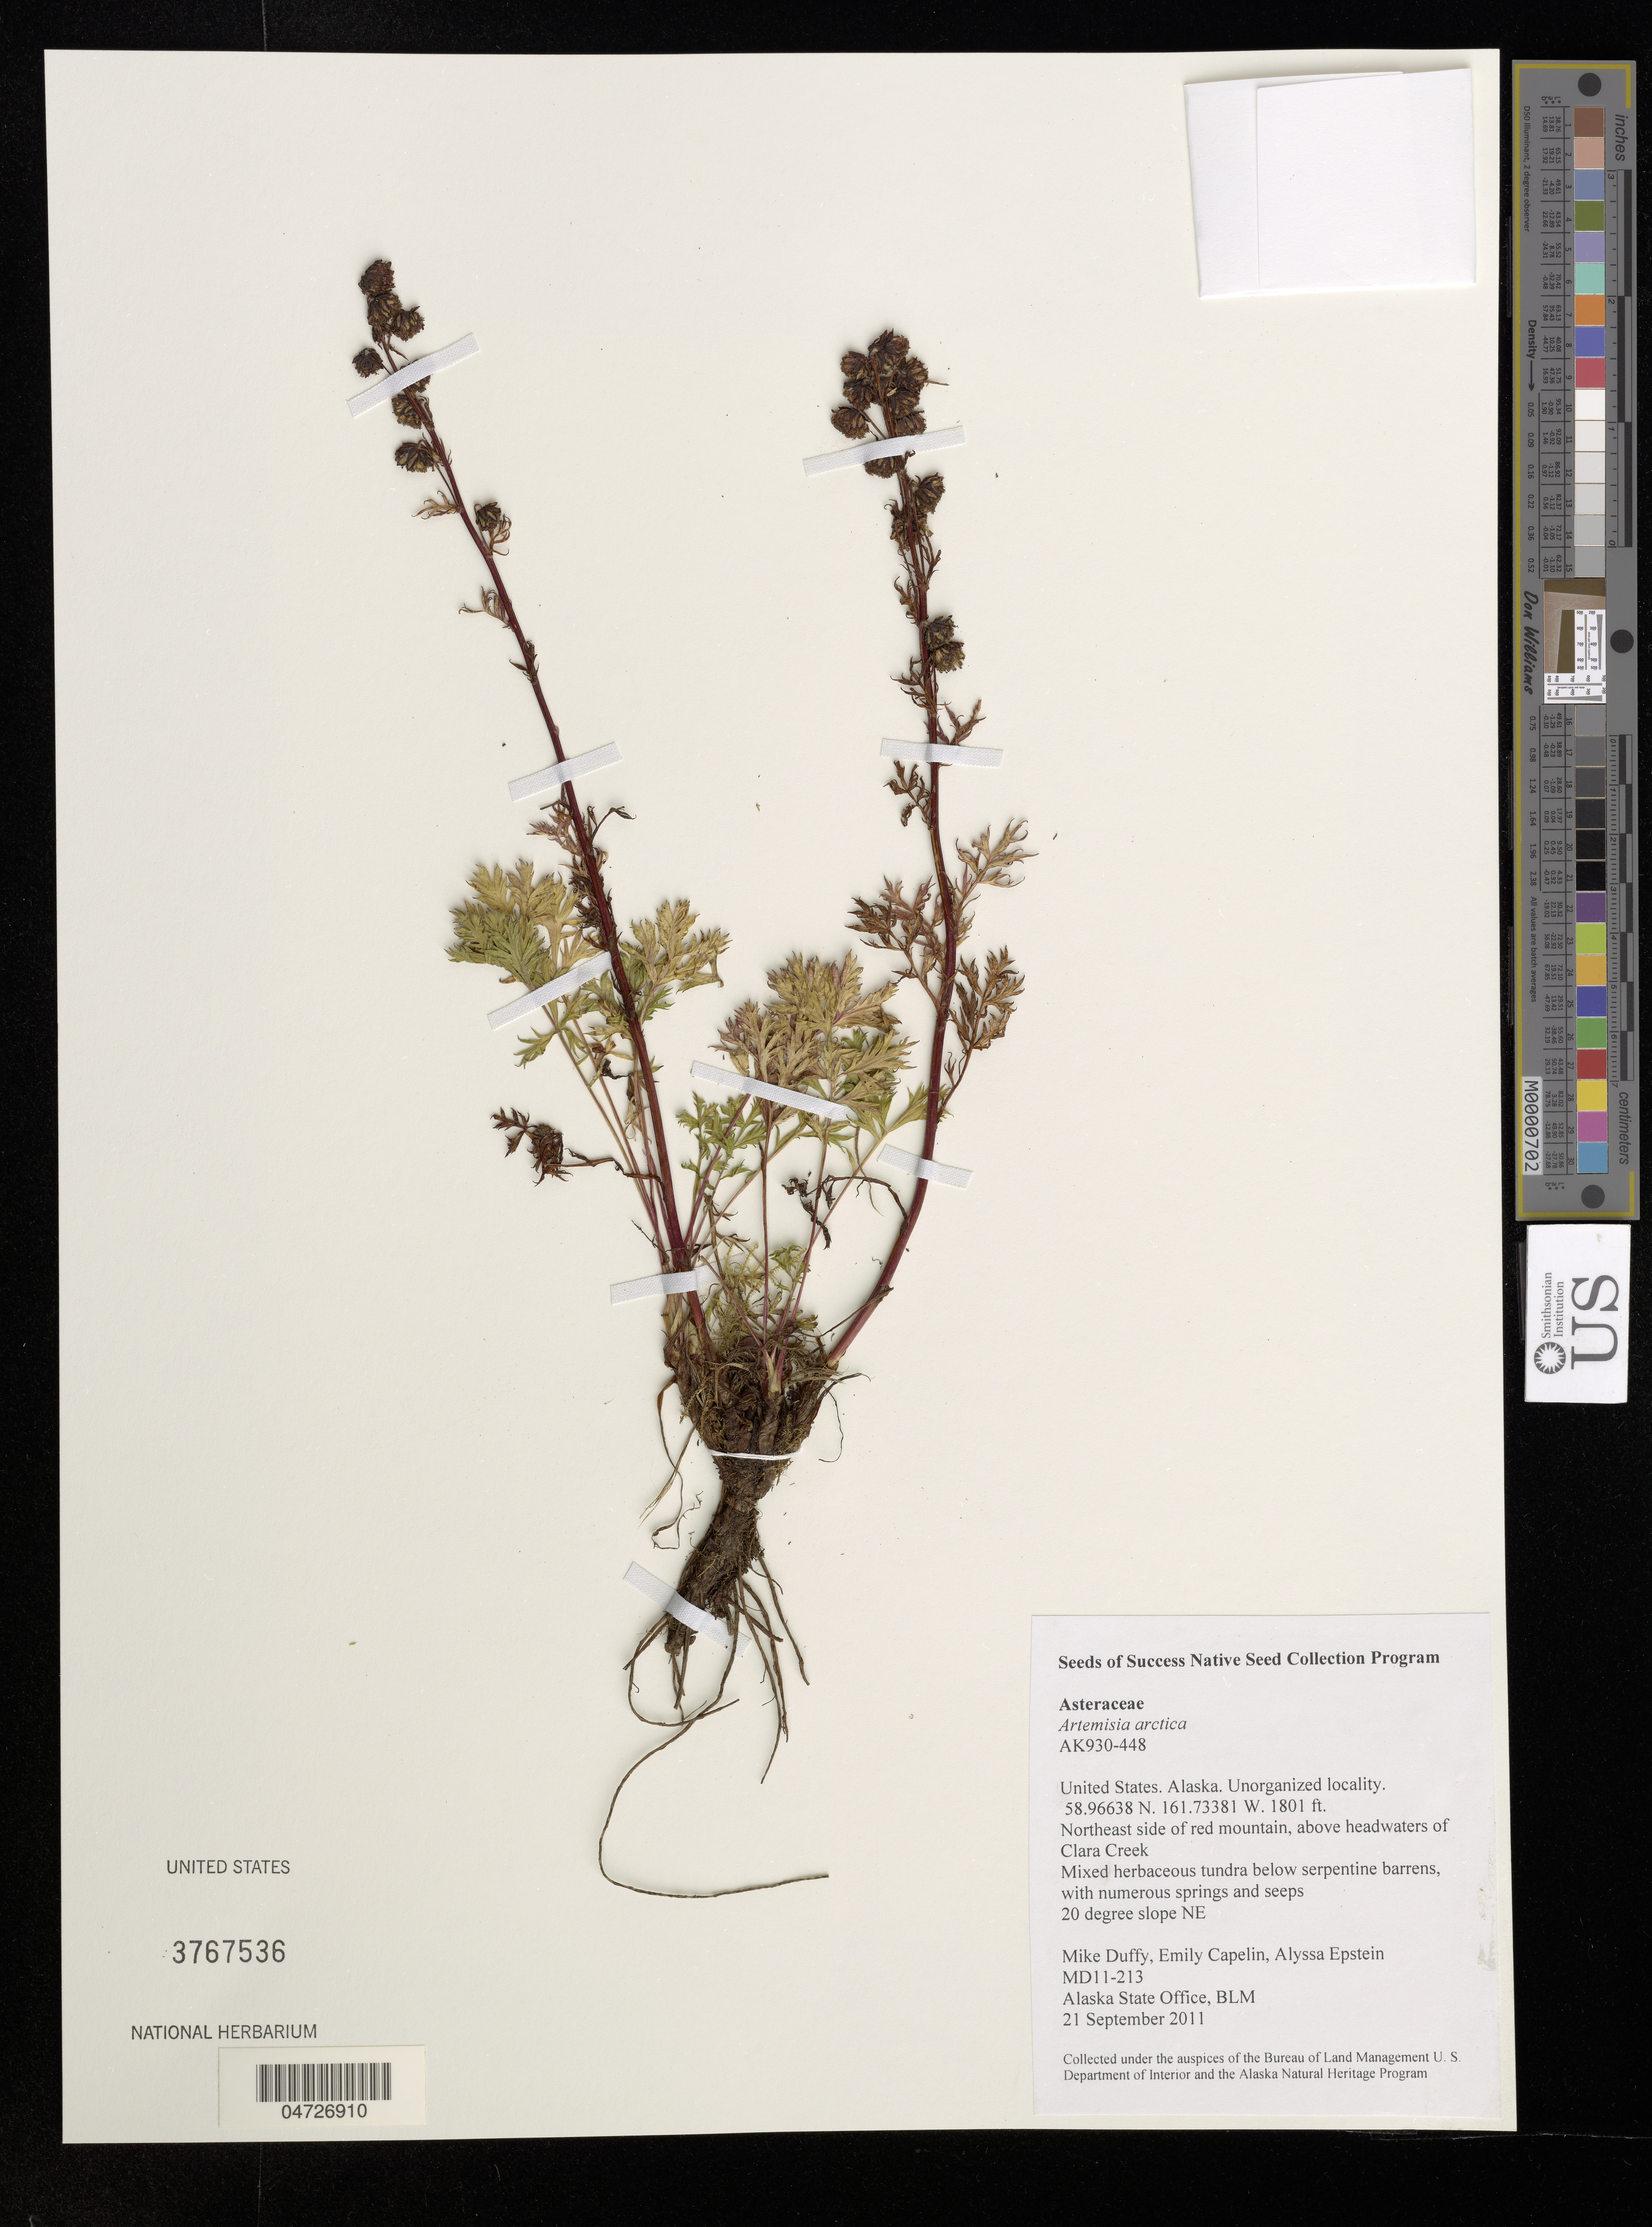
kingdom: Plantae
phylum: Tracheophyta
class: Magnoliopsida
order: Asterales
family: Asteraceae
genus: Artemisia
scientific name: Artemisia arctica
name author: Less.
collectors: M. Duffy, E. Capelin & A. Epstein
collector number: MD11-213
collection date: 2011-09-21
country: United States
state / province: Alaska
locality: Unorganized locality. Northeast side of red mountain, above headwaters of Clara Creek.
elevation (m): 549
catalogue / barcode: US 3767536